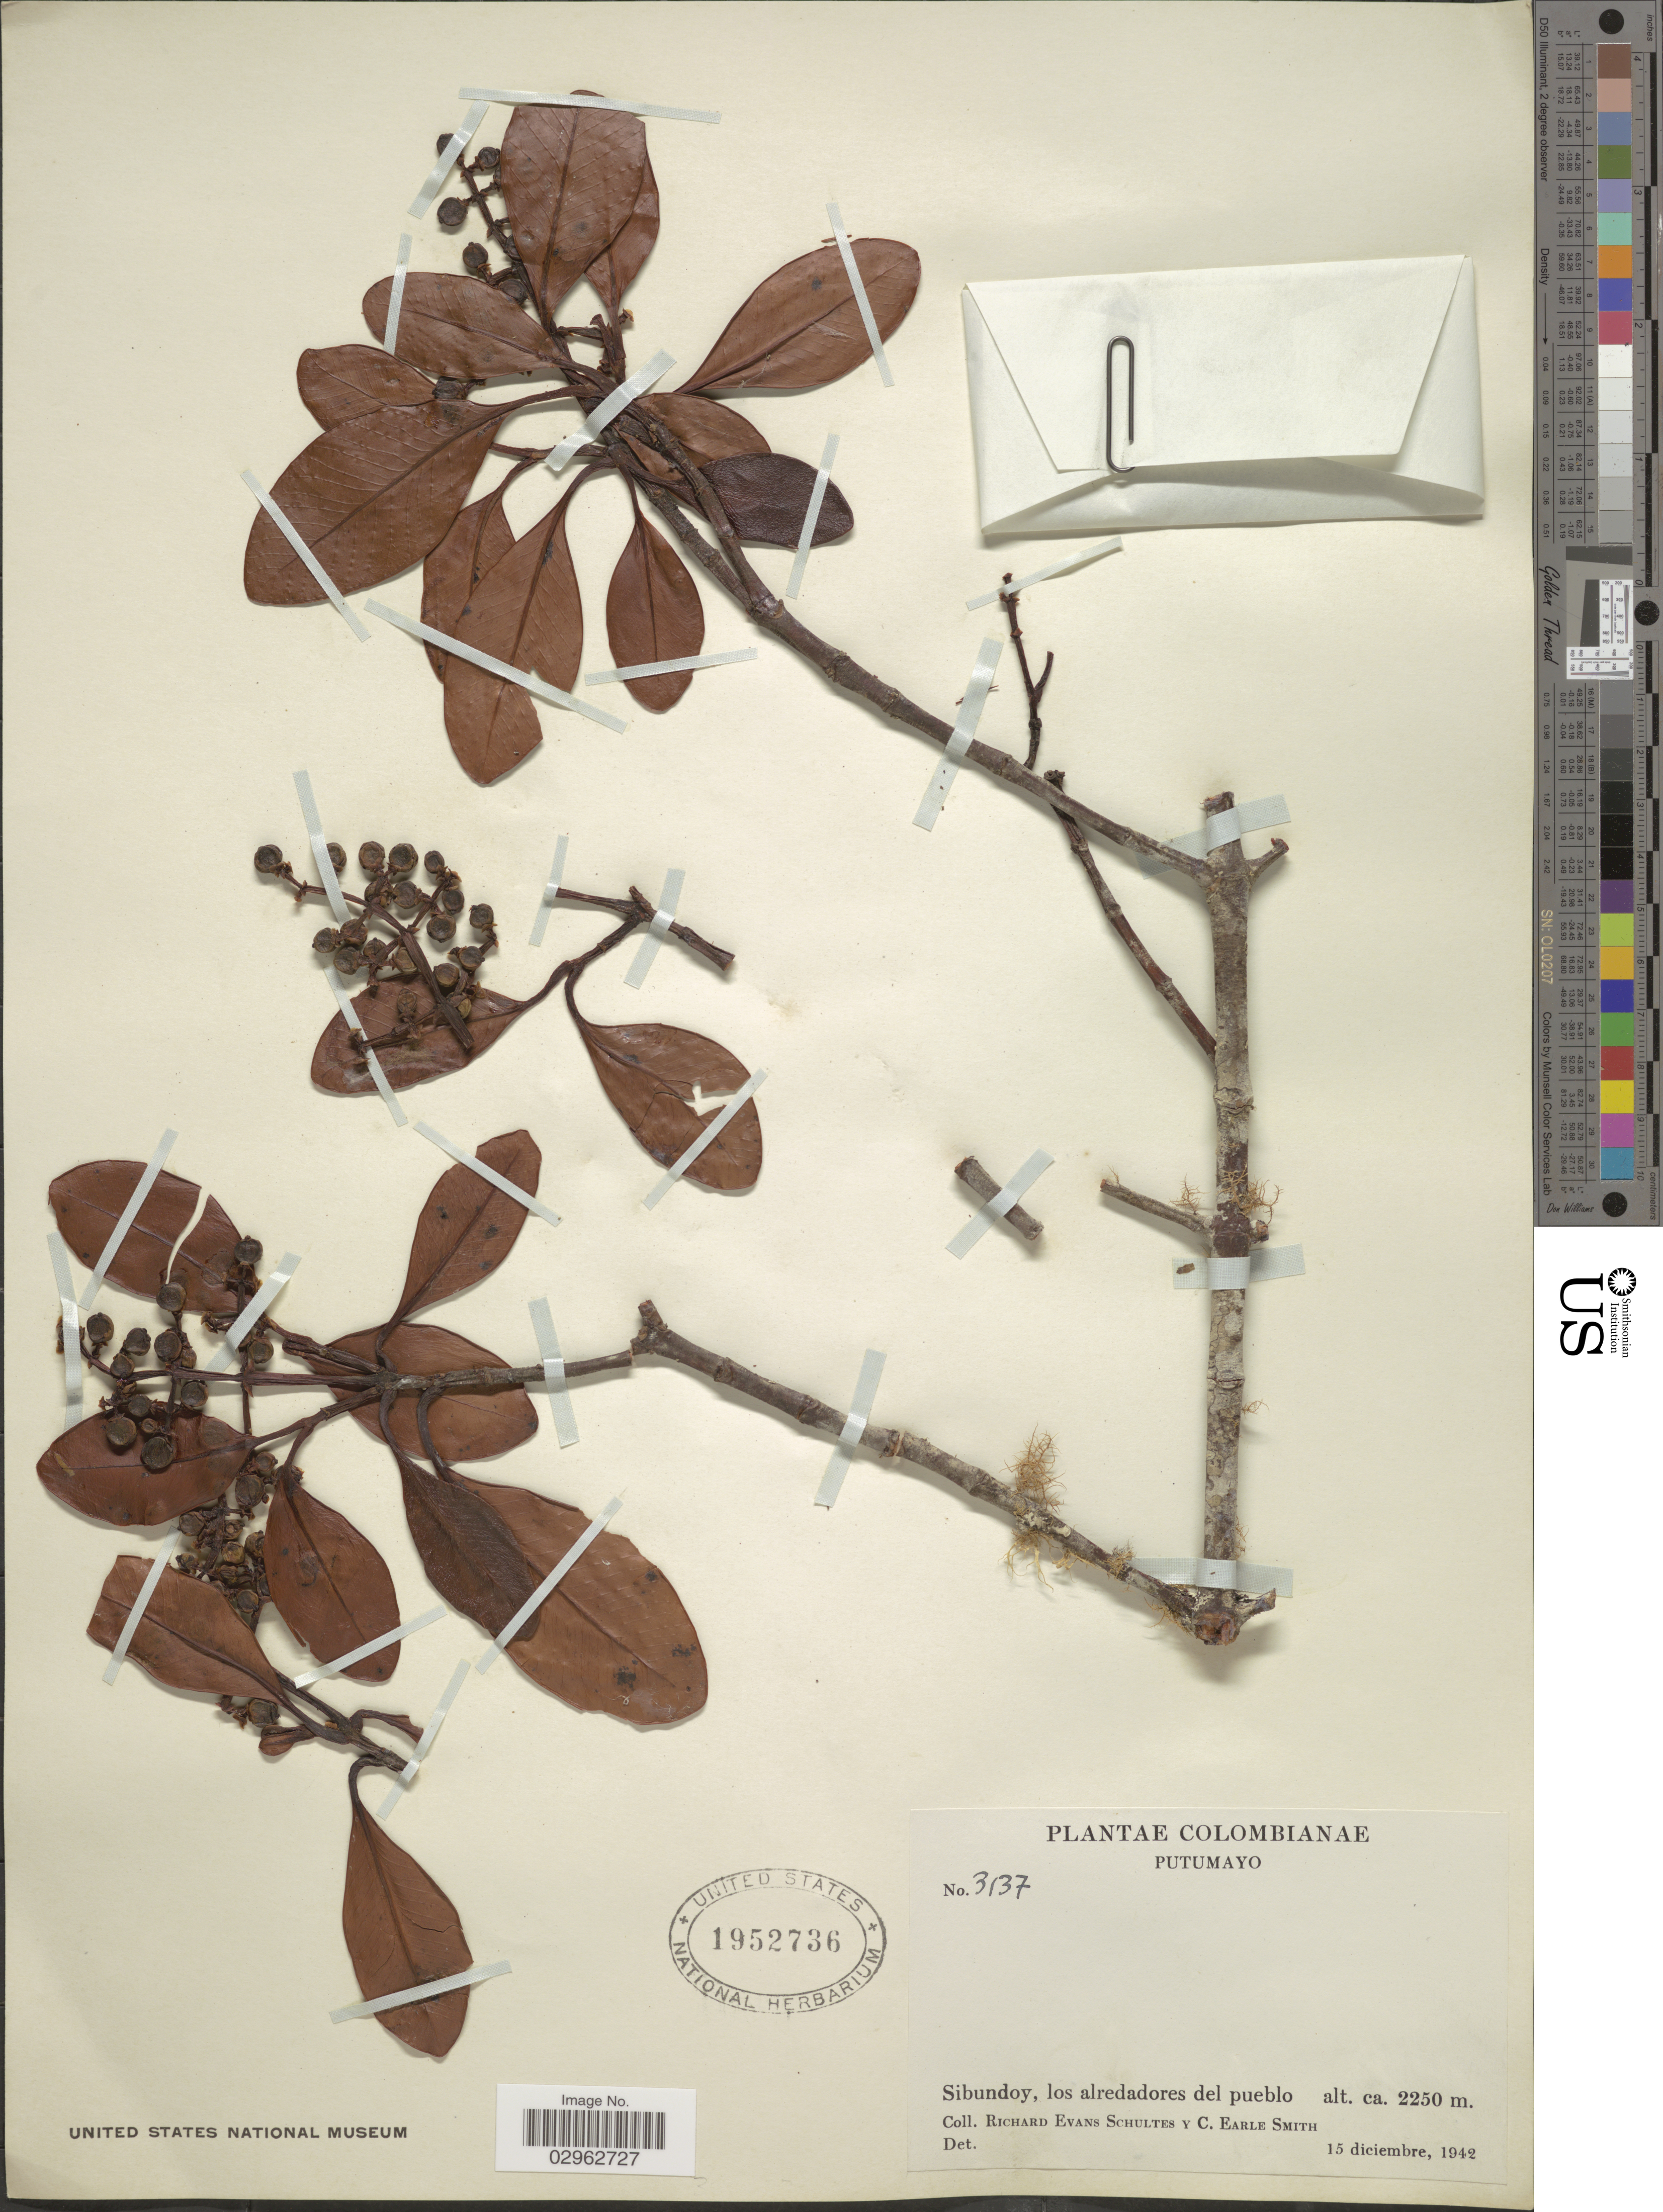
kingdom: Plantae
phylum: Tracheophyta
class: Magnoliopsida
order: Malpighiales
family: Clusiaceae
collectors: R. E. Schultes & C. E. Smith Jr.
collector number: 3137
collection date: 1942-12-15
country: Colombia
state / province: Putumayo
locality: Sibundoy, los alredadores del pueblo.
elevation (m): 2250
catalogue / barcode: US 1952736